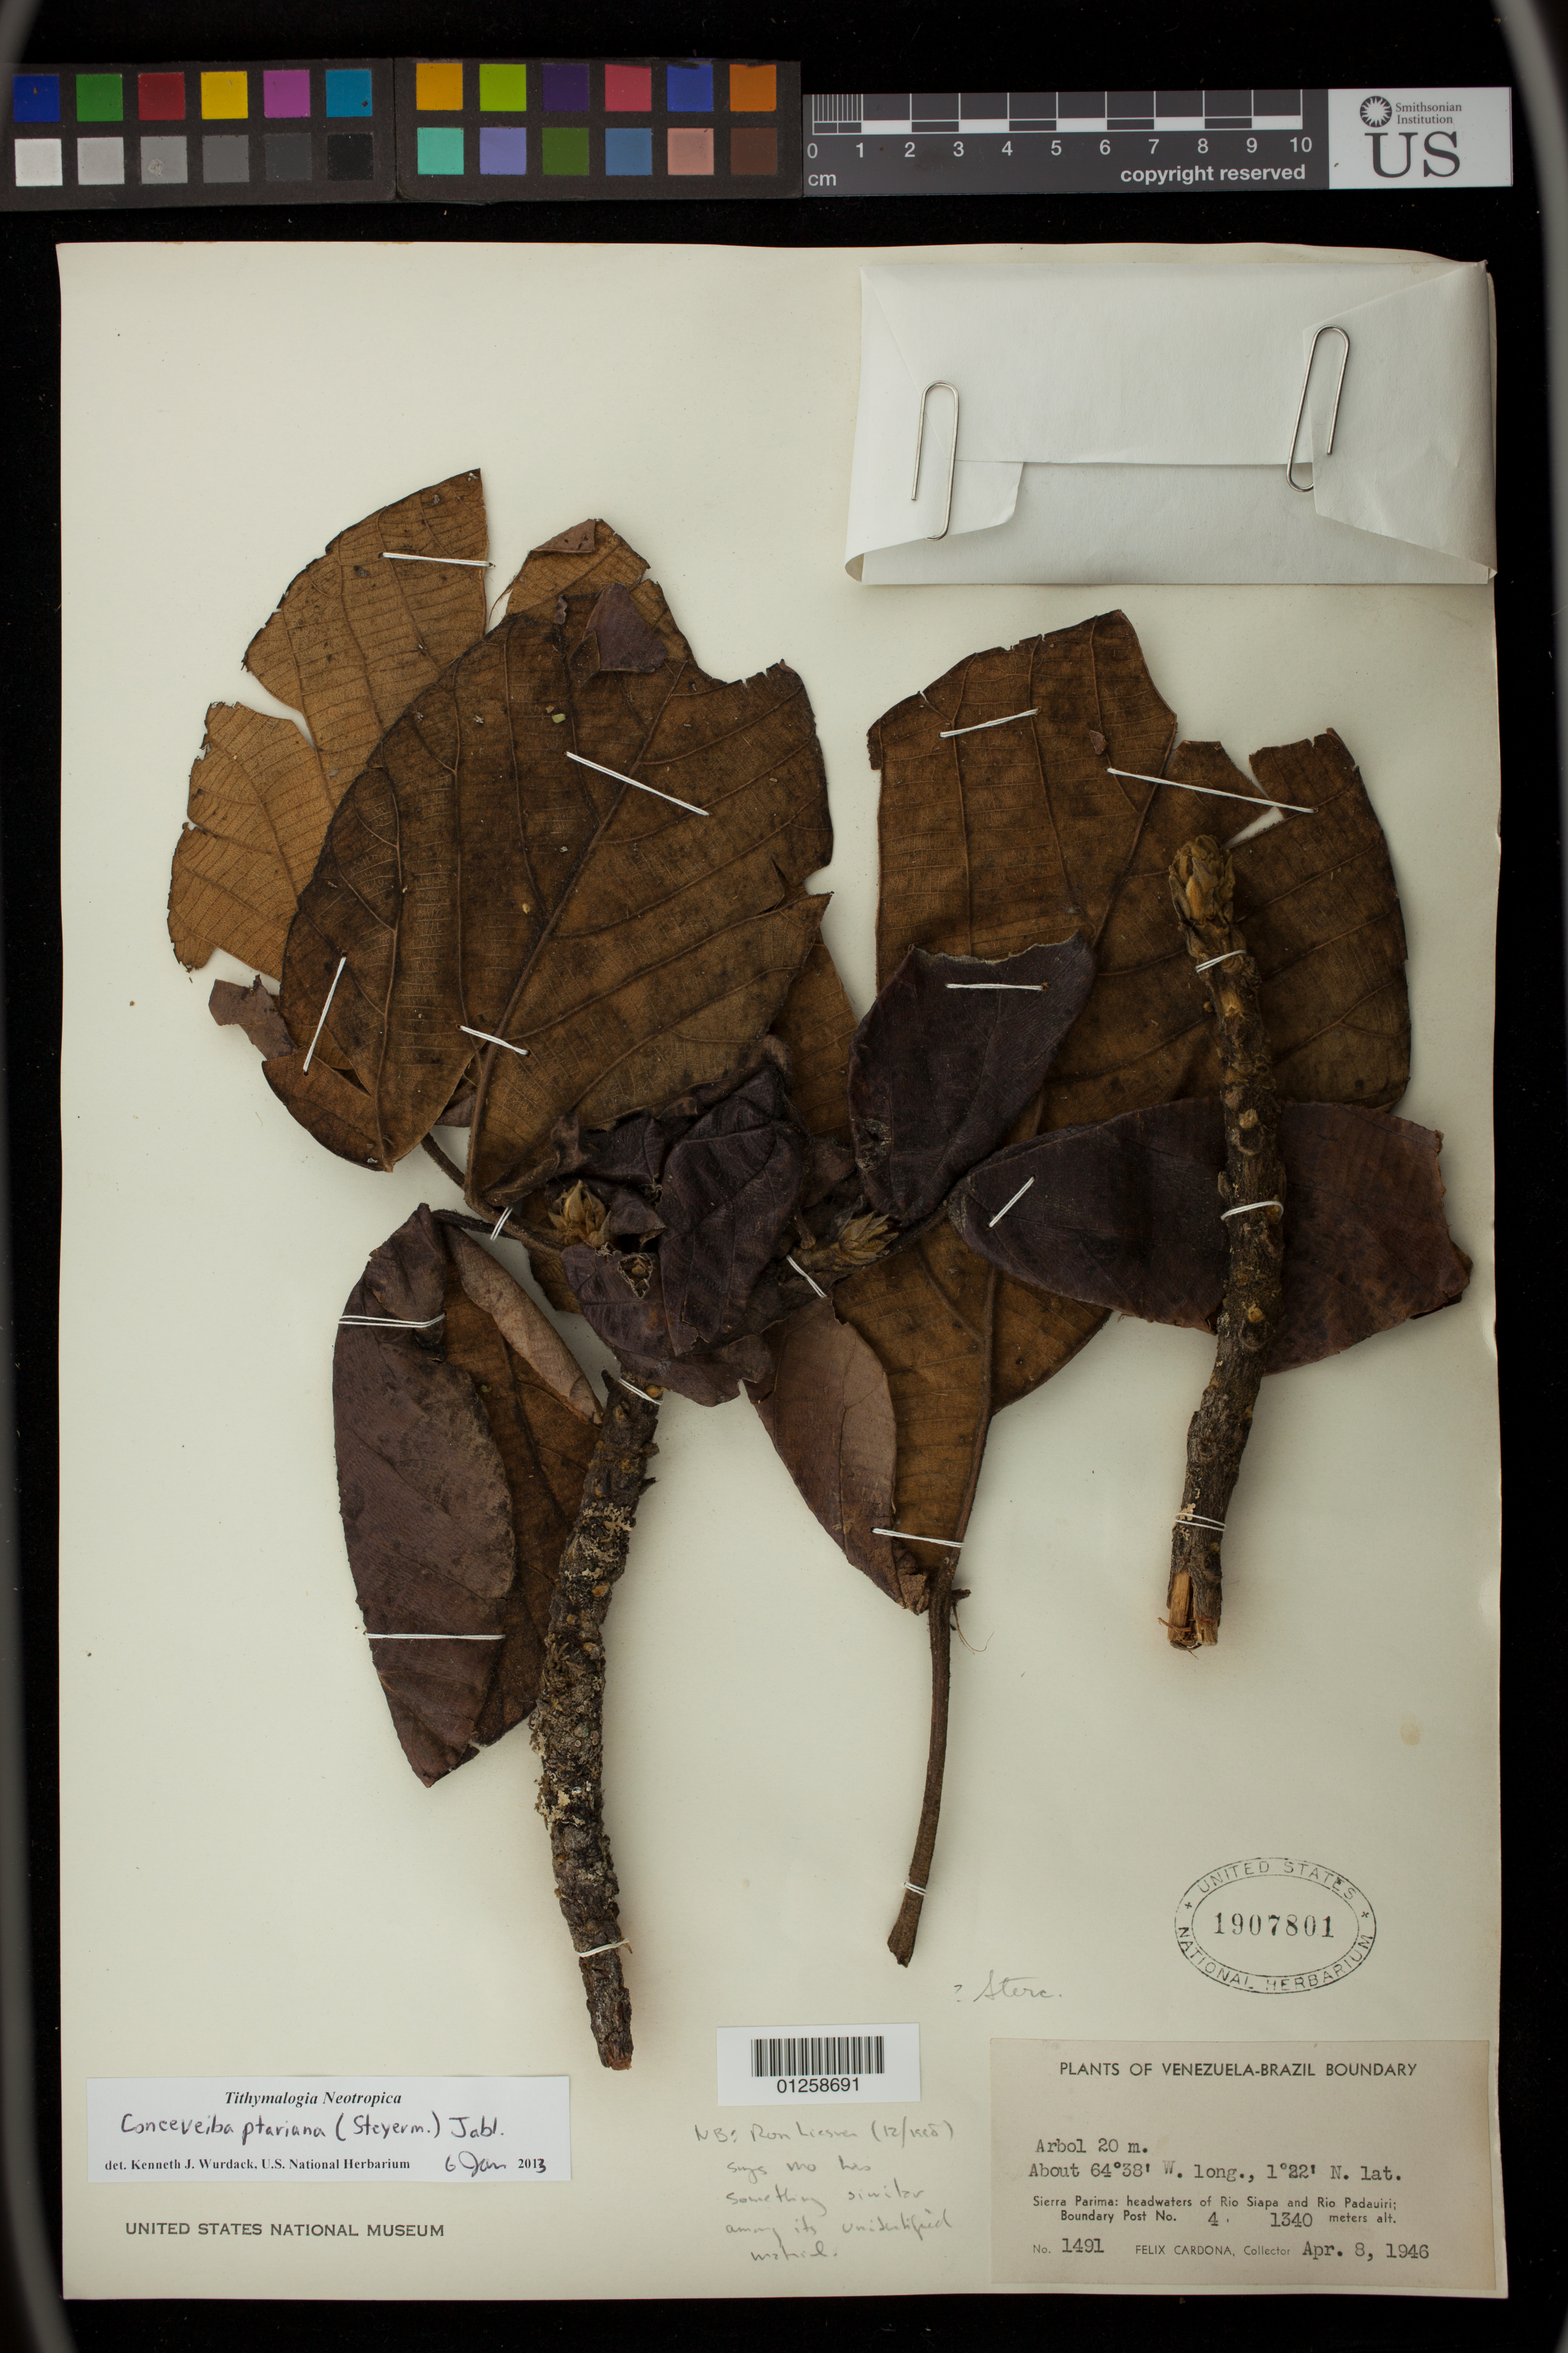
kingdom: Plantae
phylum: Tracheophyta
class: Magnoliopsida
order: Malpighiales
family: Euphorbiaceae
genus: Conceveiba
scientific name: Conceveiba ptariana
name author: (Steyerm.) Jabl.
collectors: F. Cardona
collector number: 1491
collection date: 1946-04-08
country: Venezuela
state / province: Amazonas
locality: Sierra Parima: headwaters of Rio Siapa and Rio Padauiri; Boundary Post No. 4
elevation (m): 1340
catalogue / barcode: US 1907801